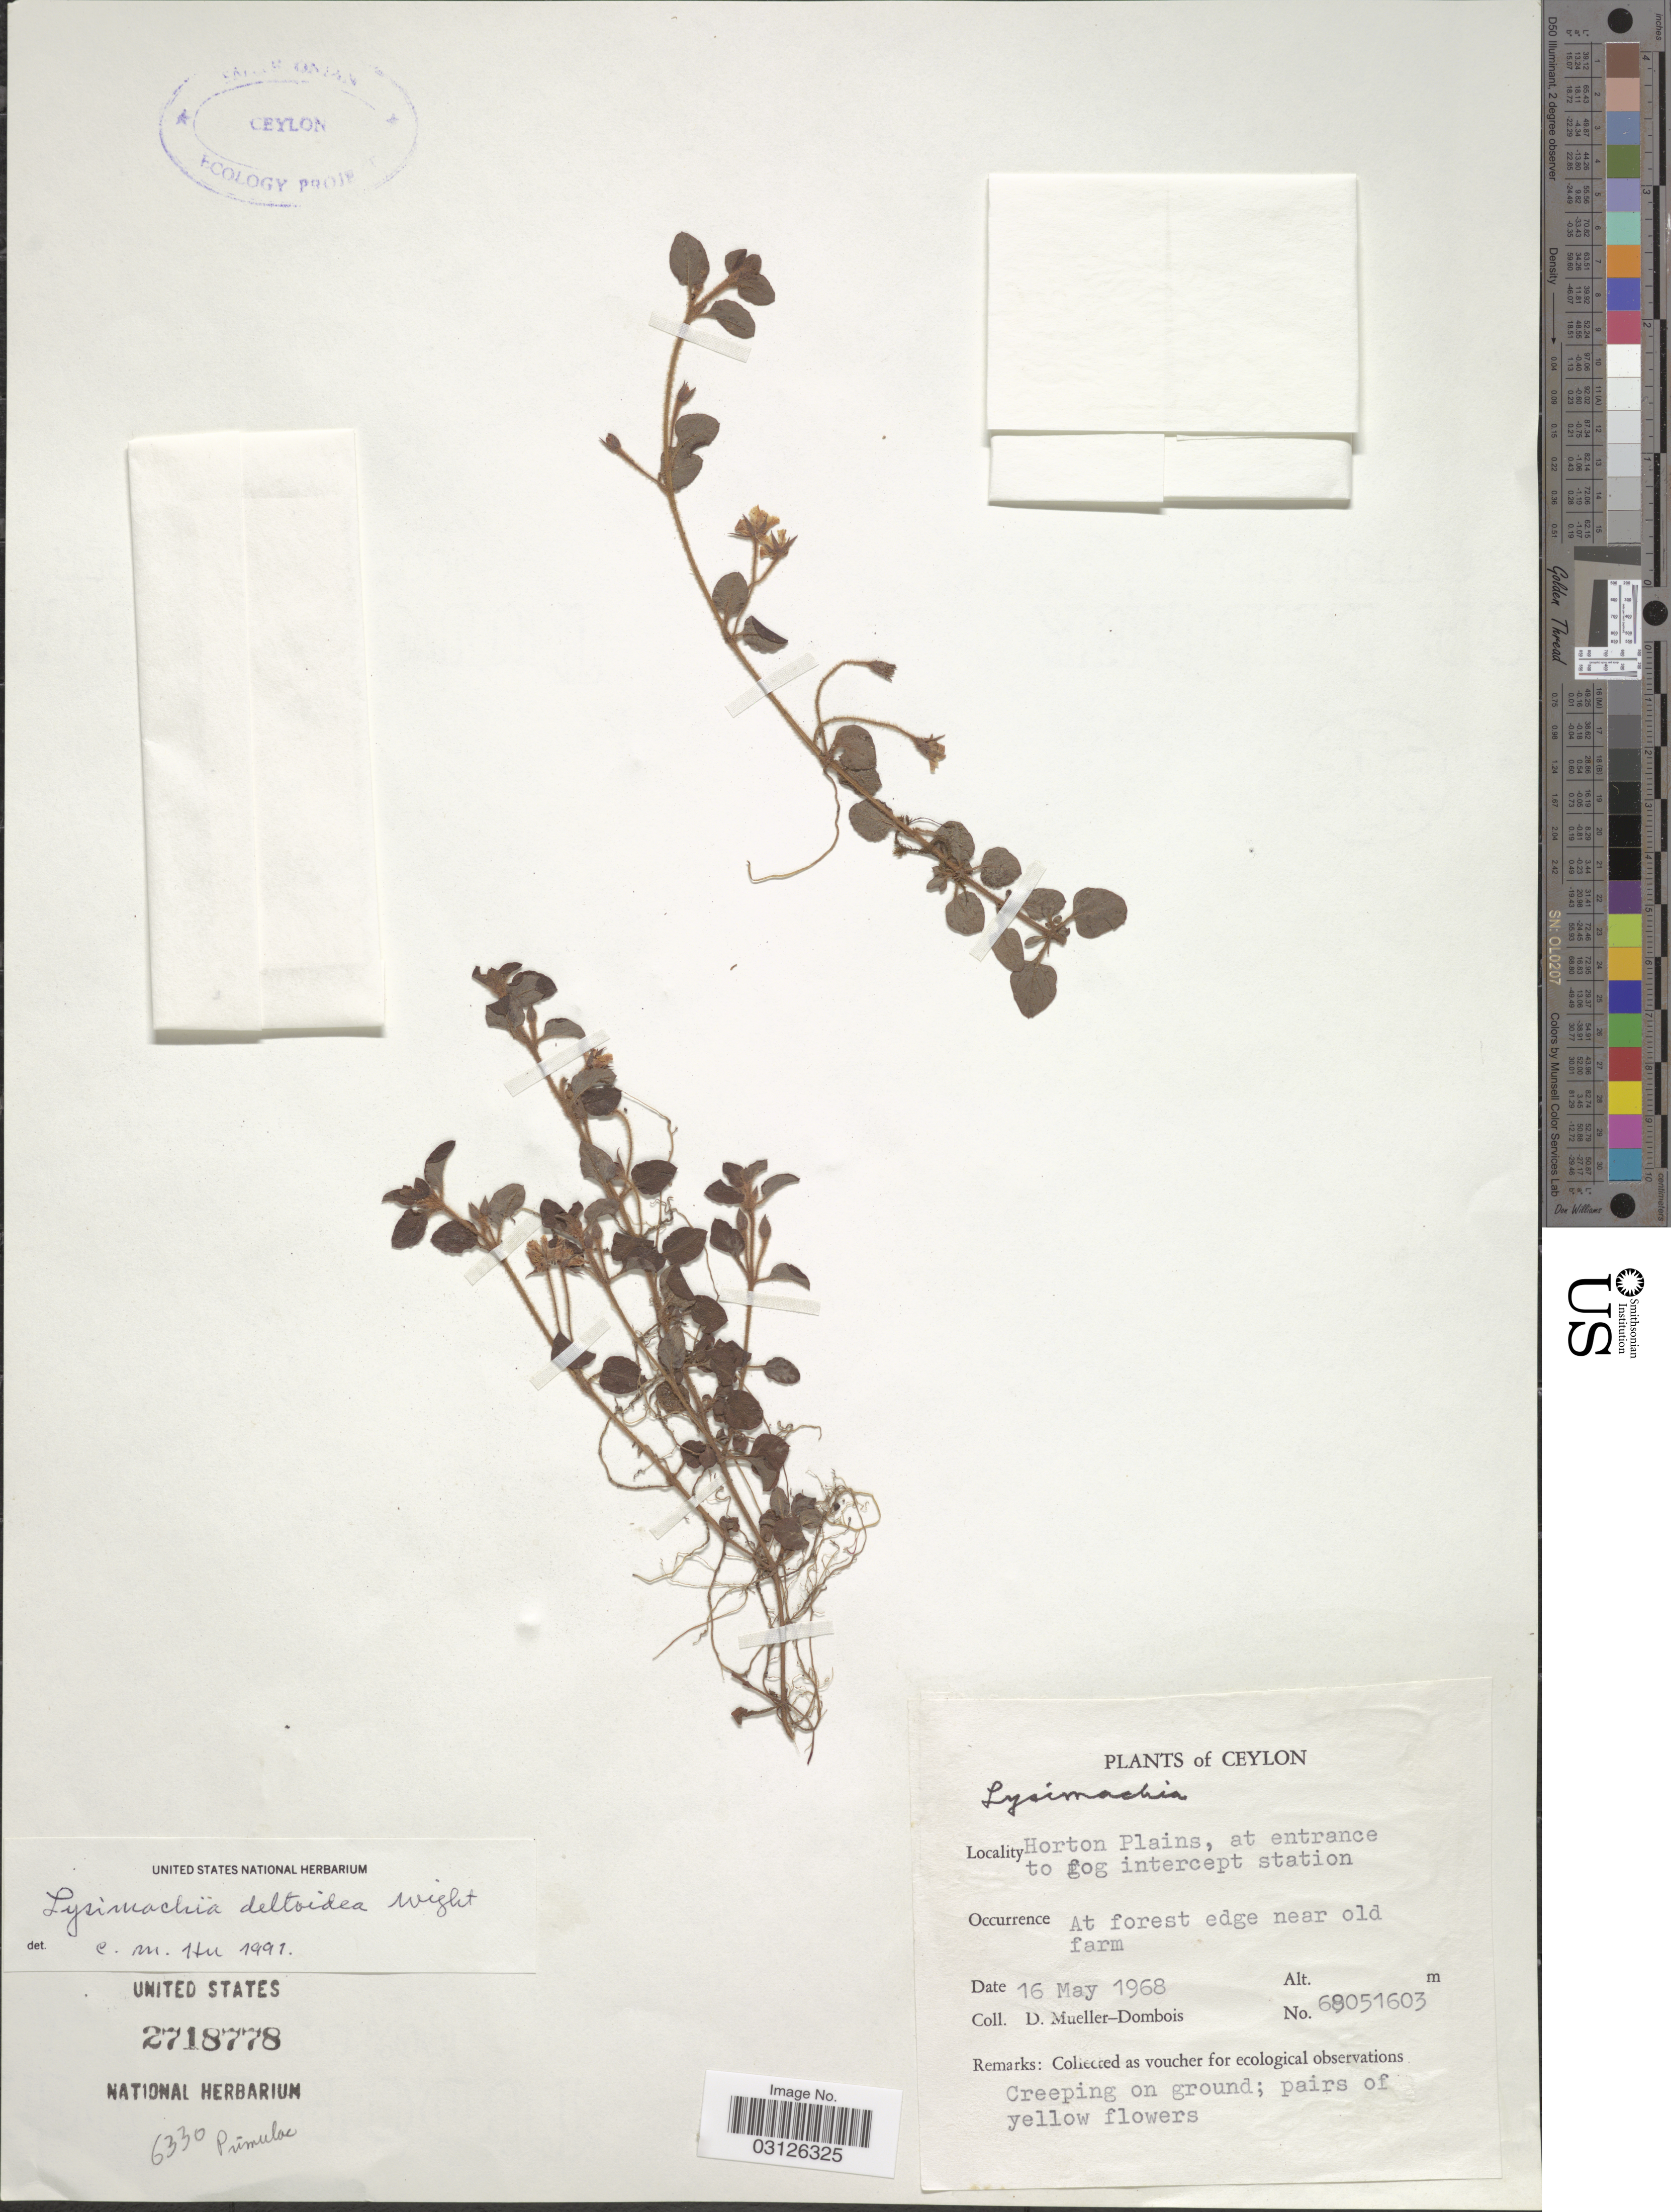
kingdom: Plantae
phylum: Tracheophyta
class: Magnoliopsida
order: Ericales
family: Primulaceae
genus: Lysimachia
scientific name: Lysimachia deltoidea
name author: Wight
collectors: D. Mueller-Dombois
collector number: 68051603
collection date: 1968-05-16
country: Sri Lanka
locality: Ceylon. Horton Plains, at entrance to fog intercept station.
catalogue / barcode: US 2718778